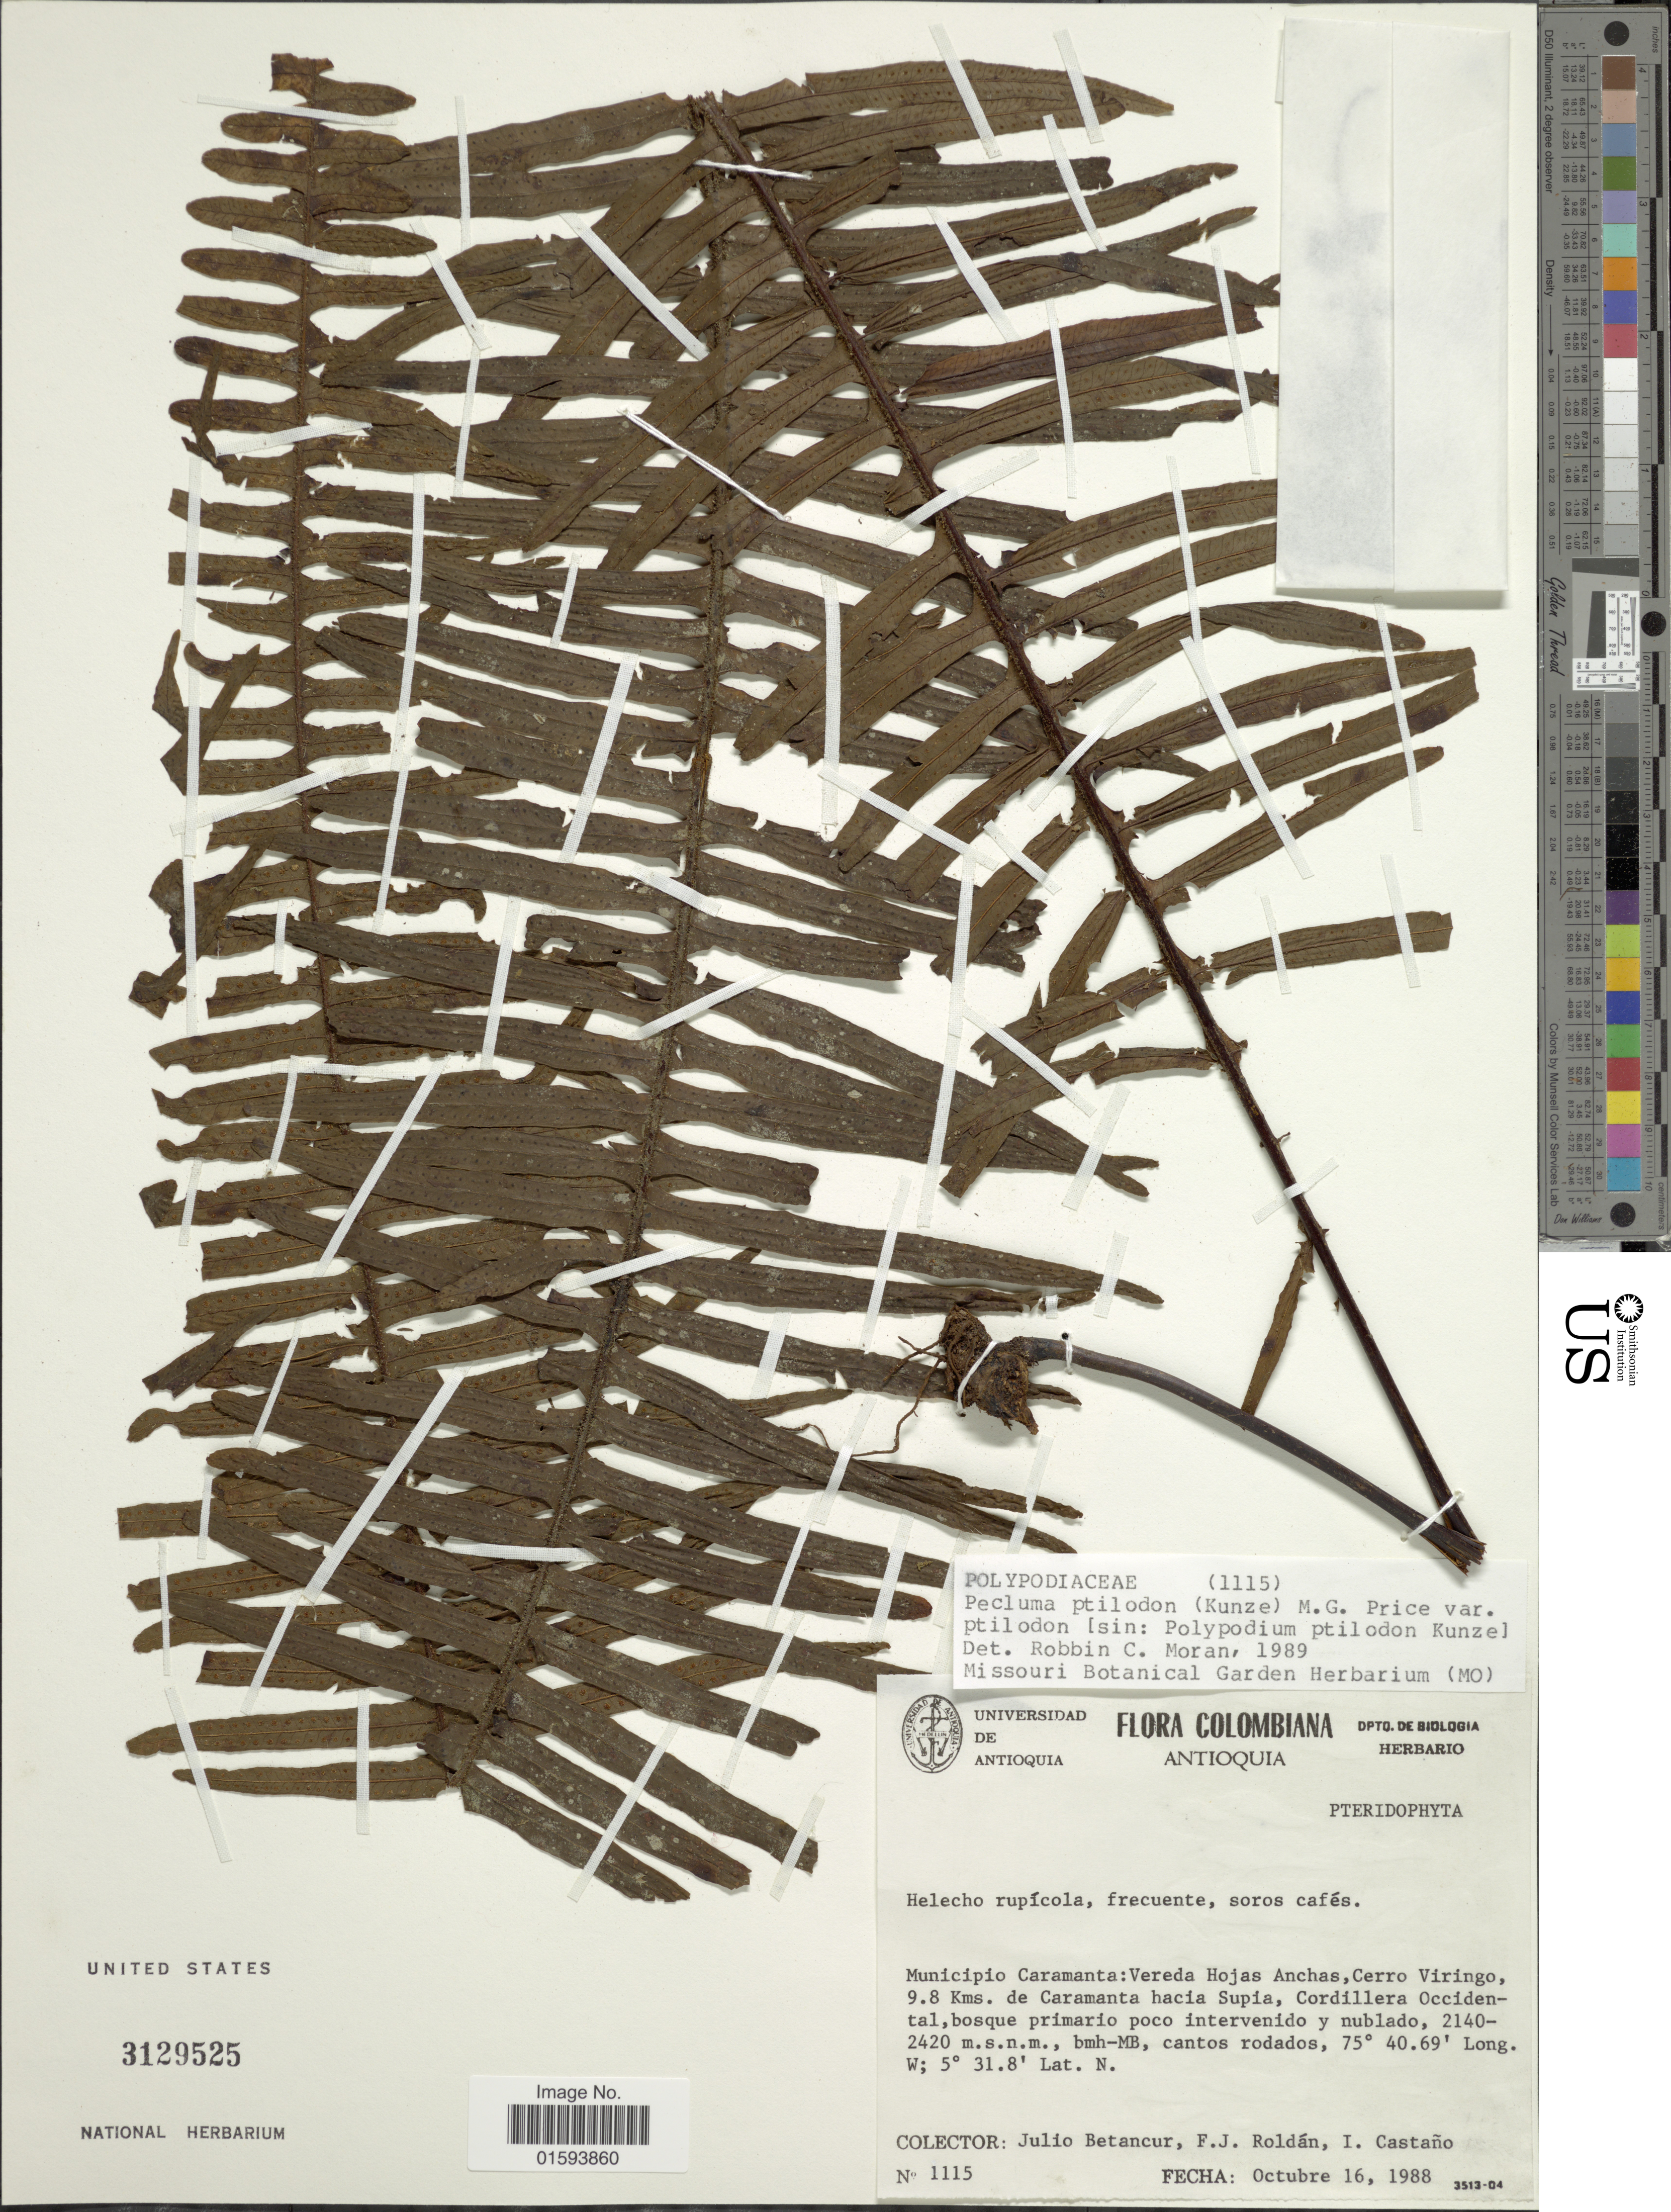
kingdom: Plantae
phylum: Tracheophyta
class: Polypodiopsida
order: Polypodiales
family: Polypodiaceae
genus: Pecluma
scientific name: Pecluma ptilodos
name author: (Kunze) Price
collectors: J. Betancur, F. J. Roldán & I. Castaño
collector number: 1115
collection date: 1988-10-16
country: Colombia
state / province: Antioquia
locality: Municipio Caramanta: Vereda Hojas Anchas, Cerro Viringo, 9.8 Kms. de Caramanta hacia Supia, Cordillera Occidental, bosque primario poco intervenido y nublado, bmh-MB, cantos rodados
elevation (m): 2420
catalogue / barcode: US 3128525